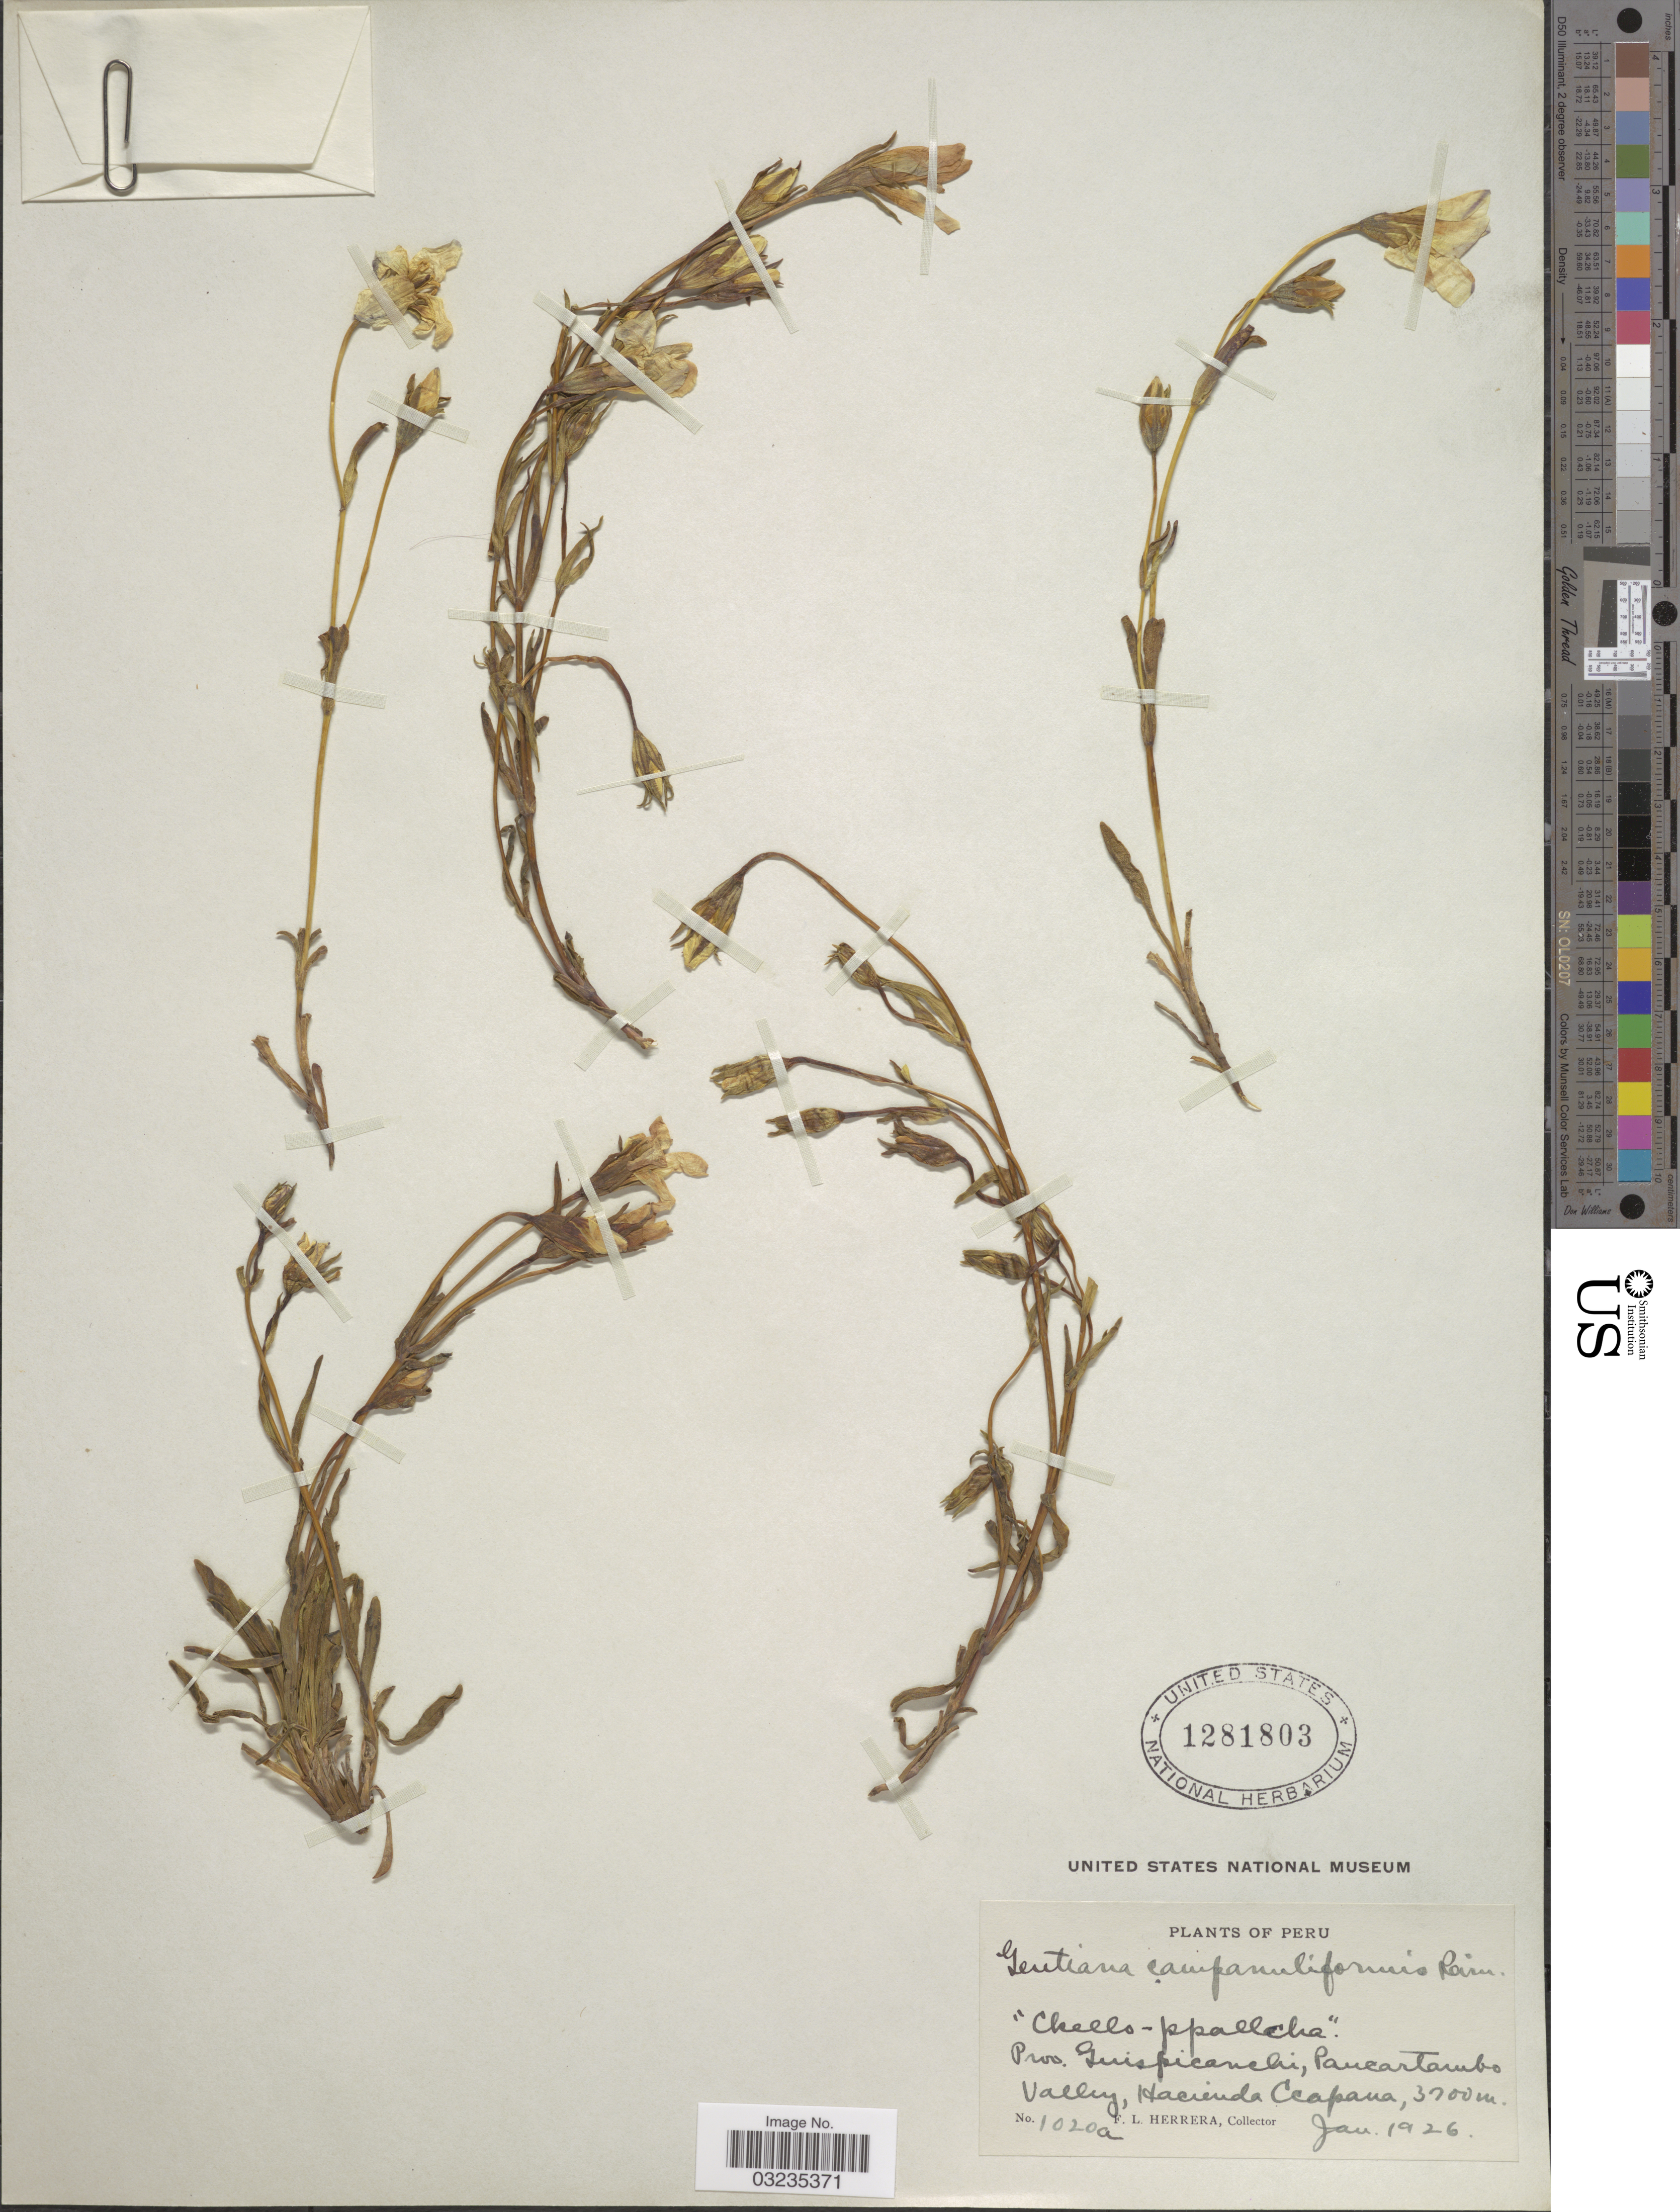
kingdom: Plantae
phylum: Tracheophyta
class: Magnoliopsida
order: Gentianales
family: Gentianaceae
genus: Gentiana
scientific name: Gentiana campanuliformis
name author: Reimers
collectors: F. L. Herrera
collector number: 1020a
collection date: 1926-01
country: Peru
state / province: Cusco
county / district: Quispicanchis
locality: Paucartambo Valley, Hacienda Ceapana.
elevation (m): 3700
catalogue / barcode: US 1281803